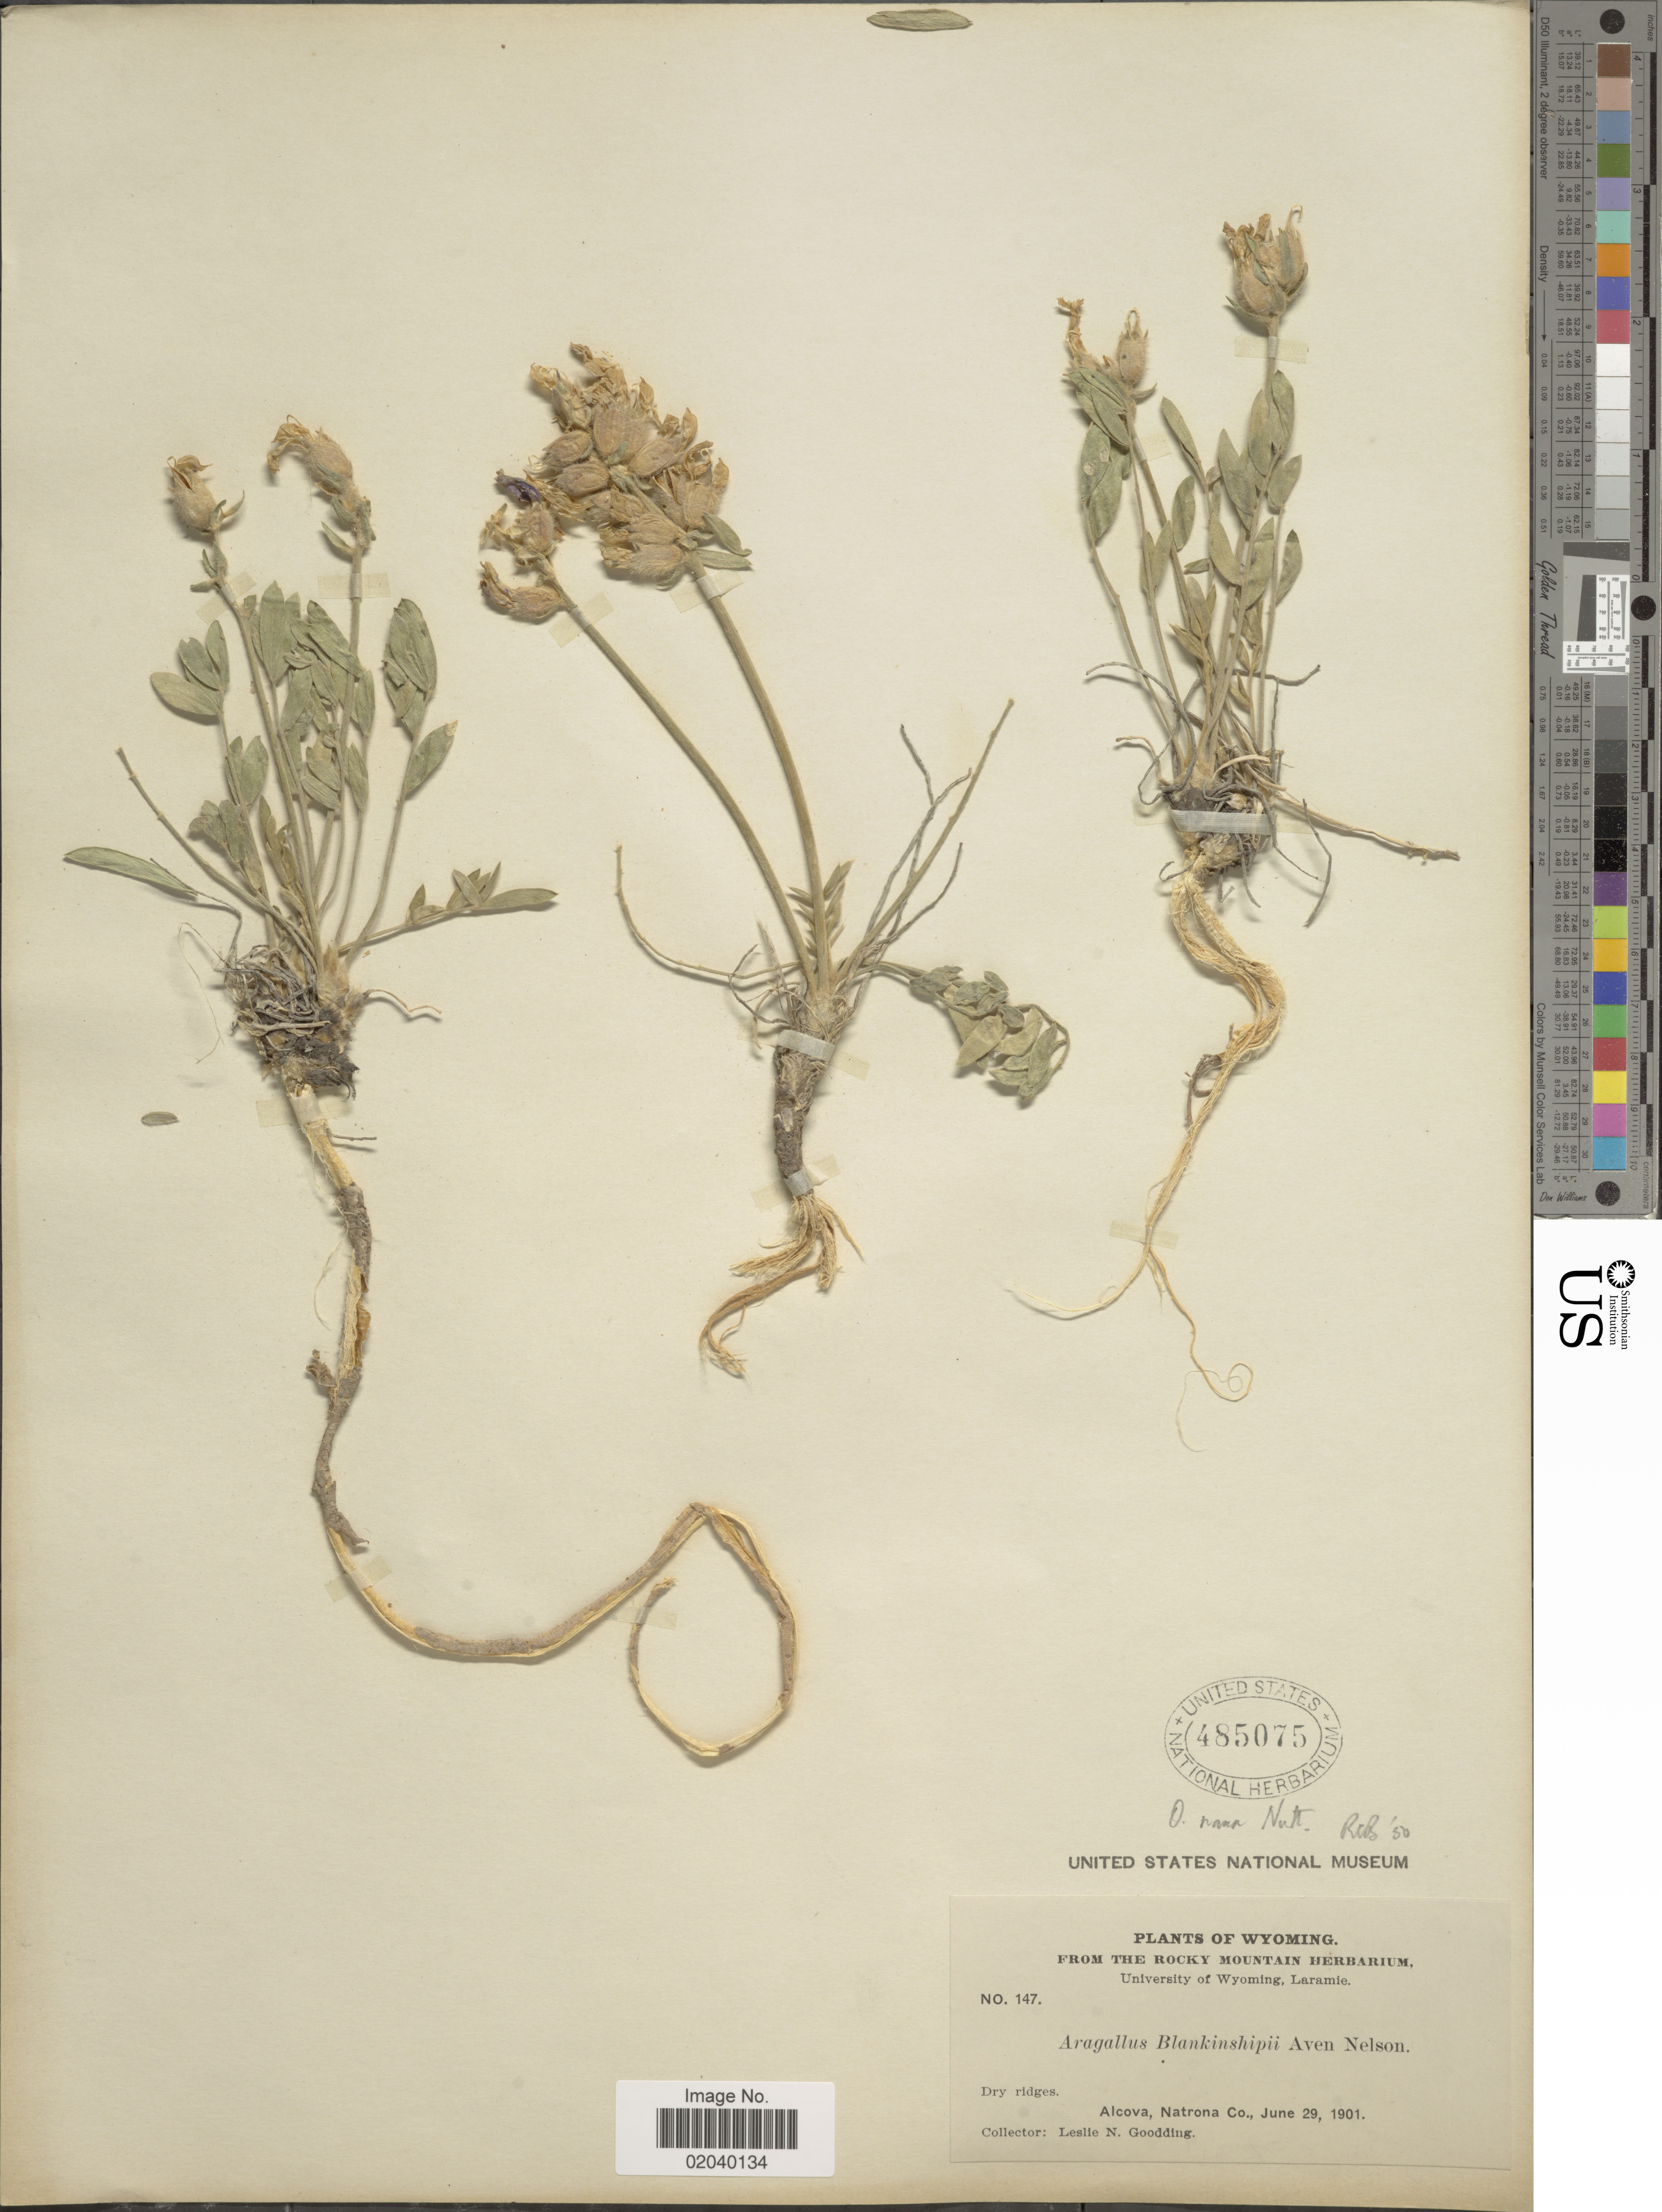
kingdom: Plantae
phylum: Tracheophyta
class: Magnoliopsida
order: Fabales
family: Fabaceae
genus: Oxytropis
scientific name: Oxytropis nana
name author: Nutt.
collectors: L. N. Goodding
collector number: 147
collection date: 1901-06-29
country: United States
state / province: Wyoming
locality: Dry ridges, Alcova, Natrona Co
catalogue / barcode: US 485075